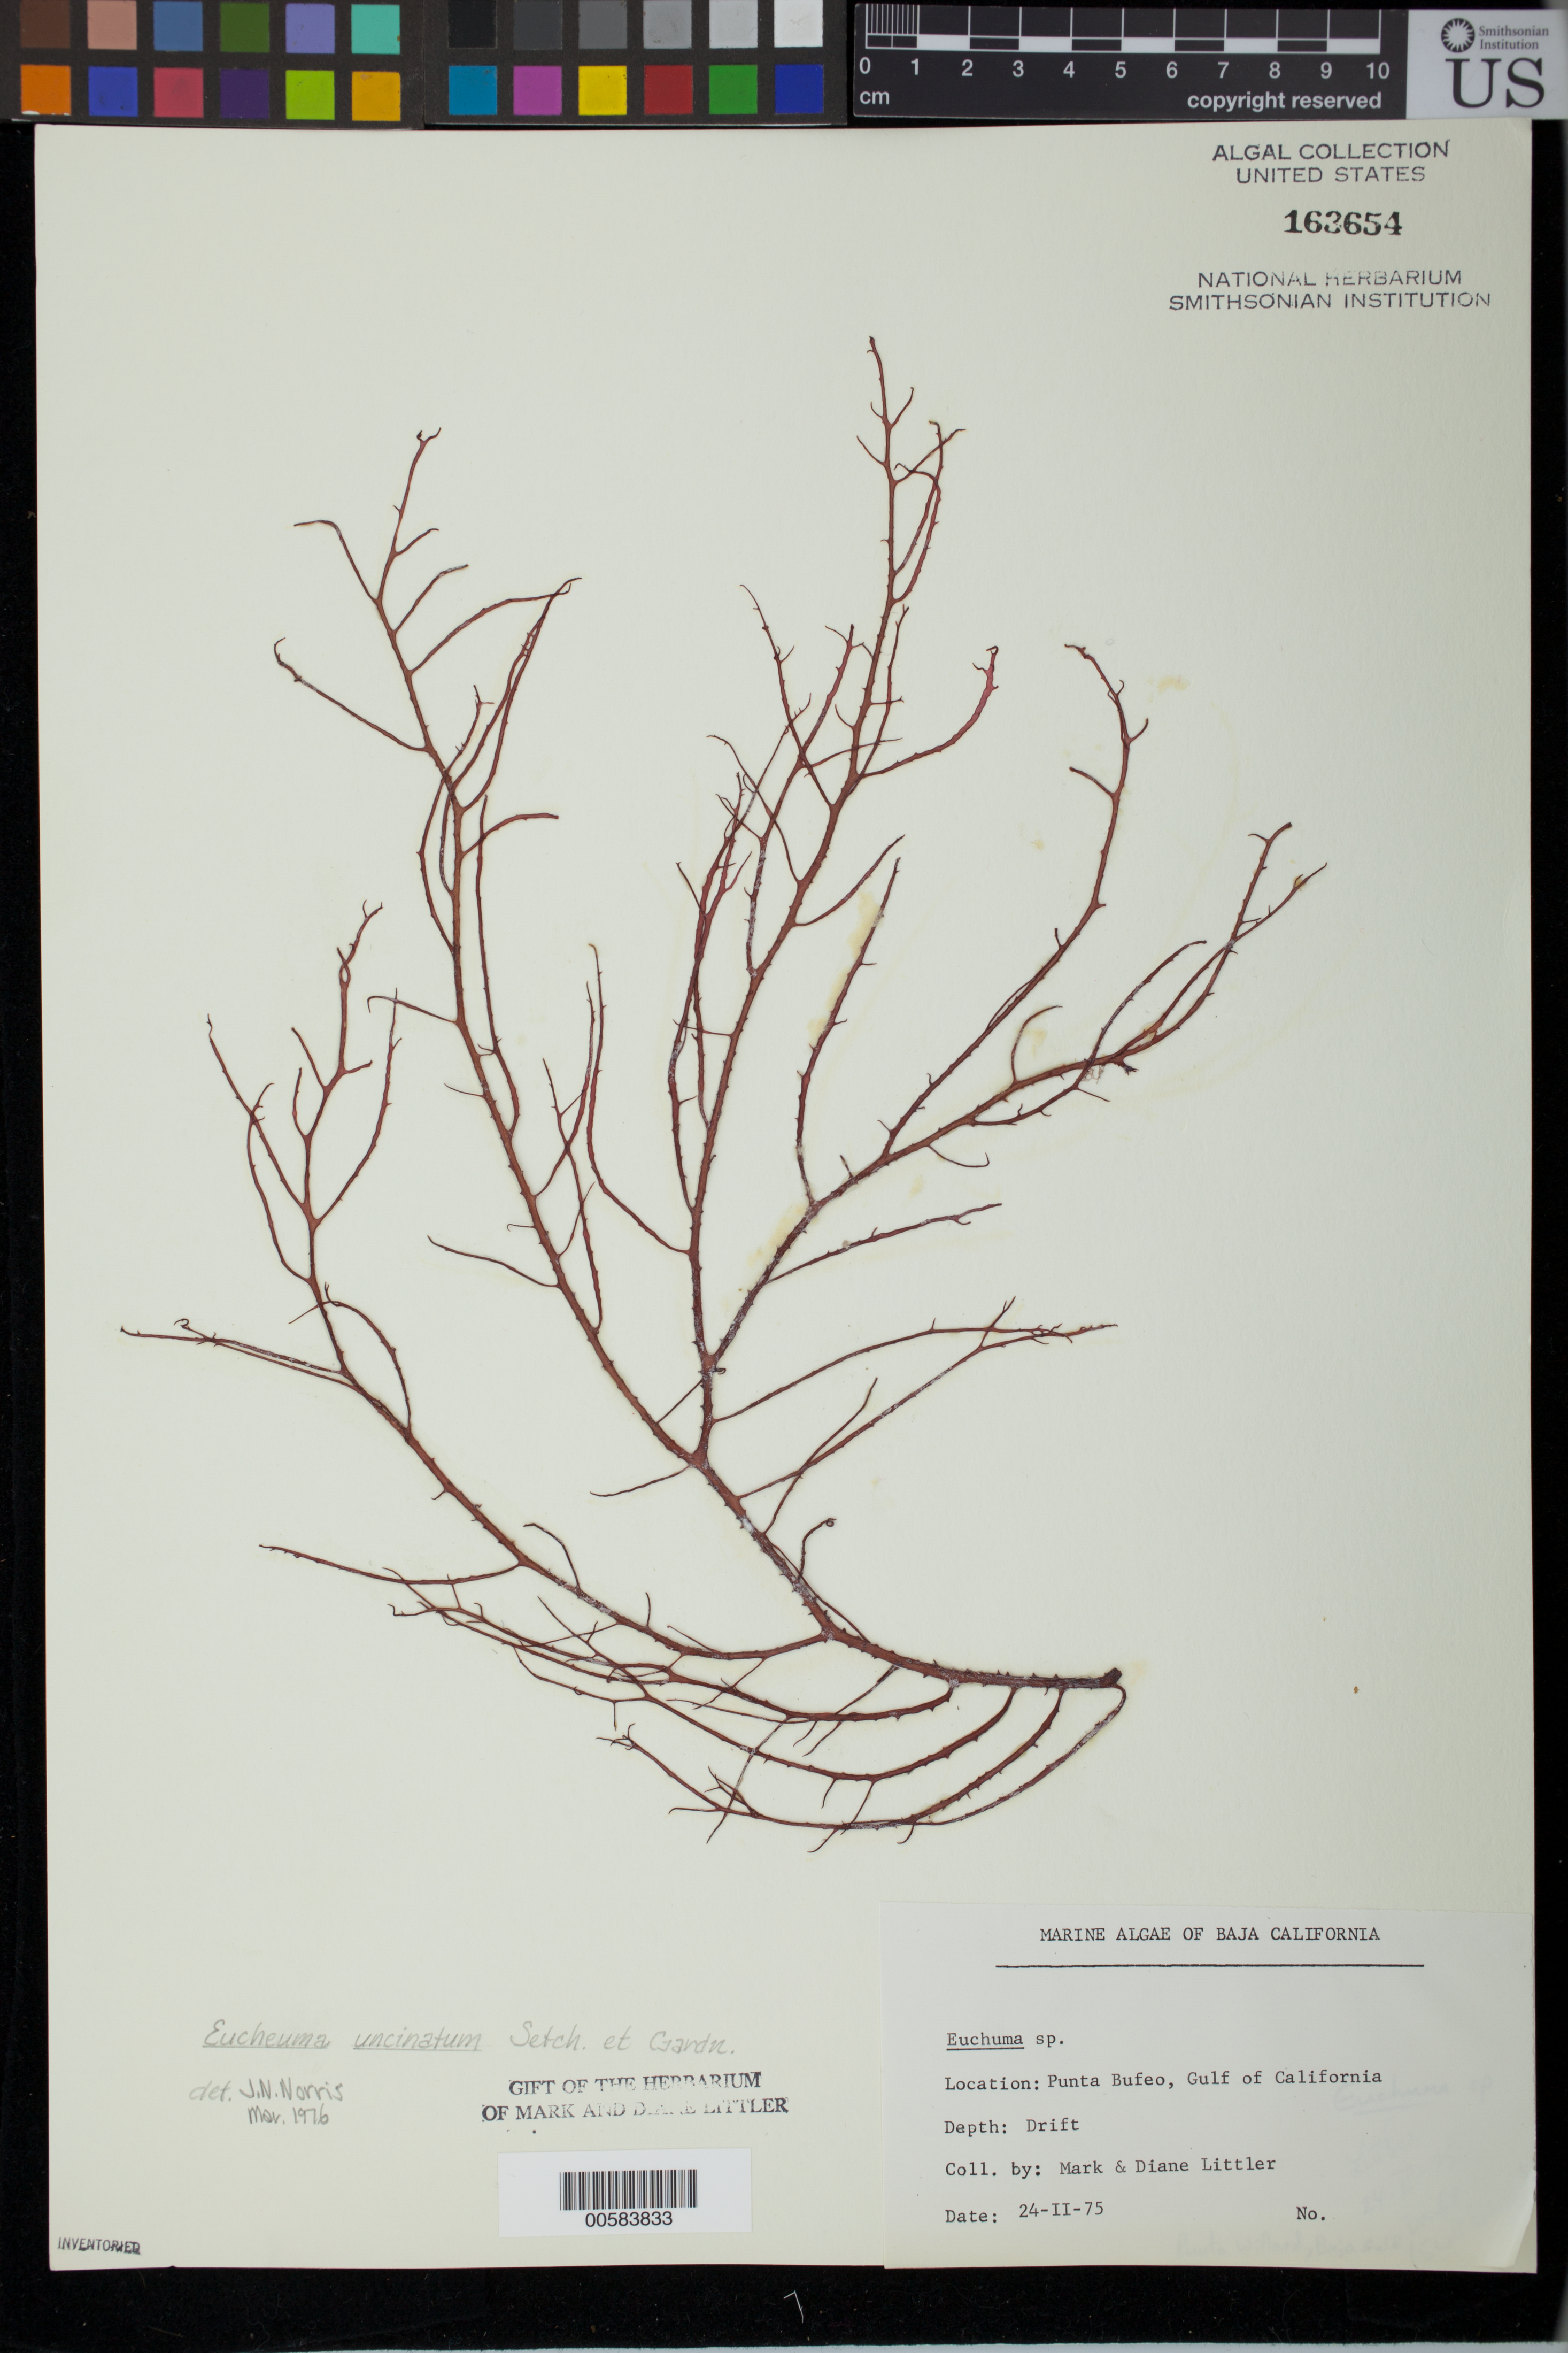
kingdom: Plantae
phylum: Rhodophyta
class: Florideophyceae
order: Gigartinales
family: Solieriaceae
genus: Tacanoosca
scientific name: Tacanoosca uncinata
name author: (Setchell & N.L. Gardner) J.N. Norris et al.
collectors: M. M. Littler & D. S. Littler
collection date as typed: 24 Feb 1975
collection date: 1975-02-24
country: Mexico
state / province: Baja California Norte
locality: Punta Bufeo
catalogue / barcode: US 163654